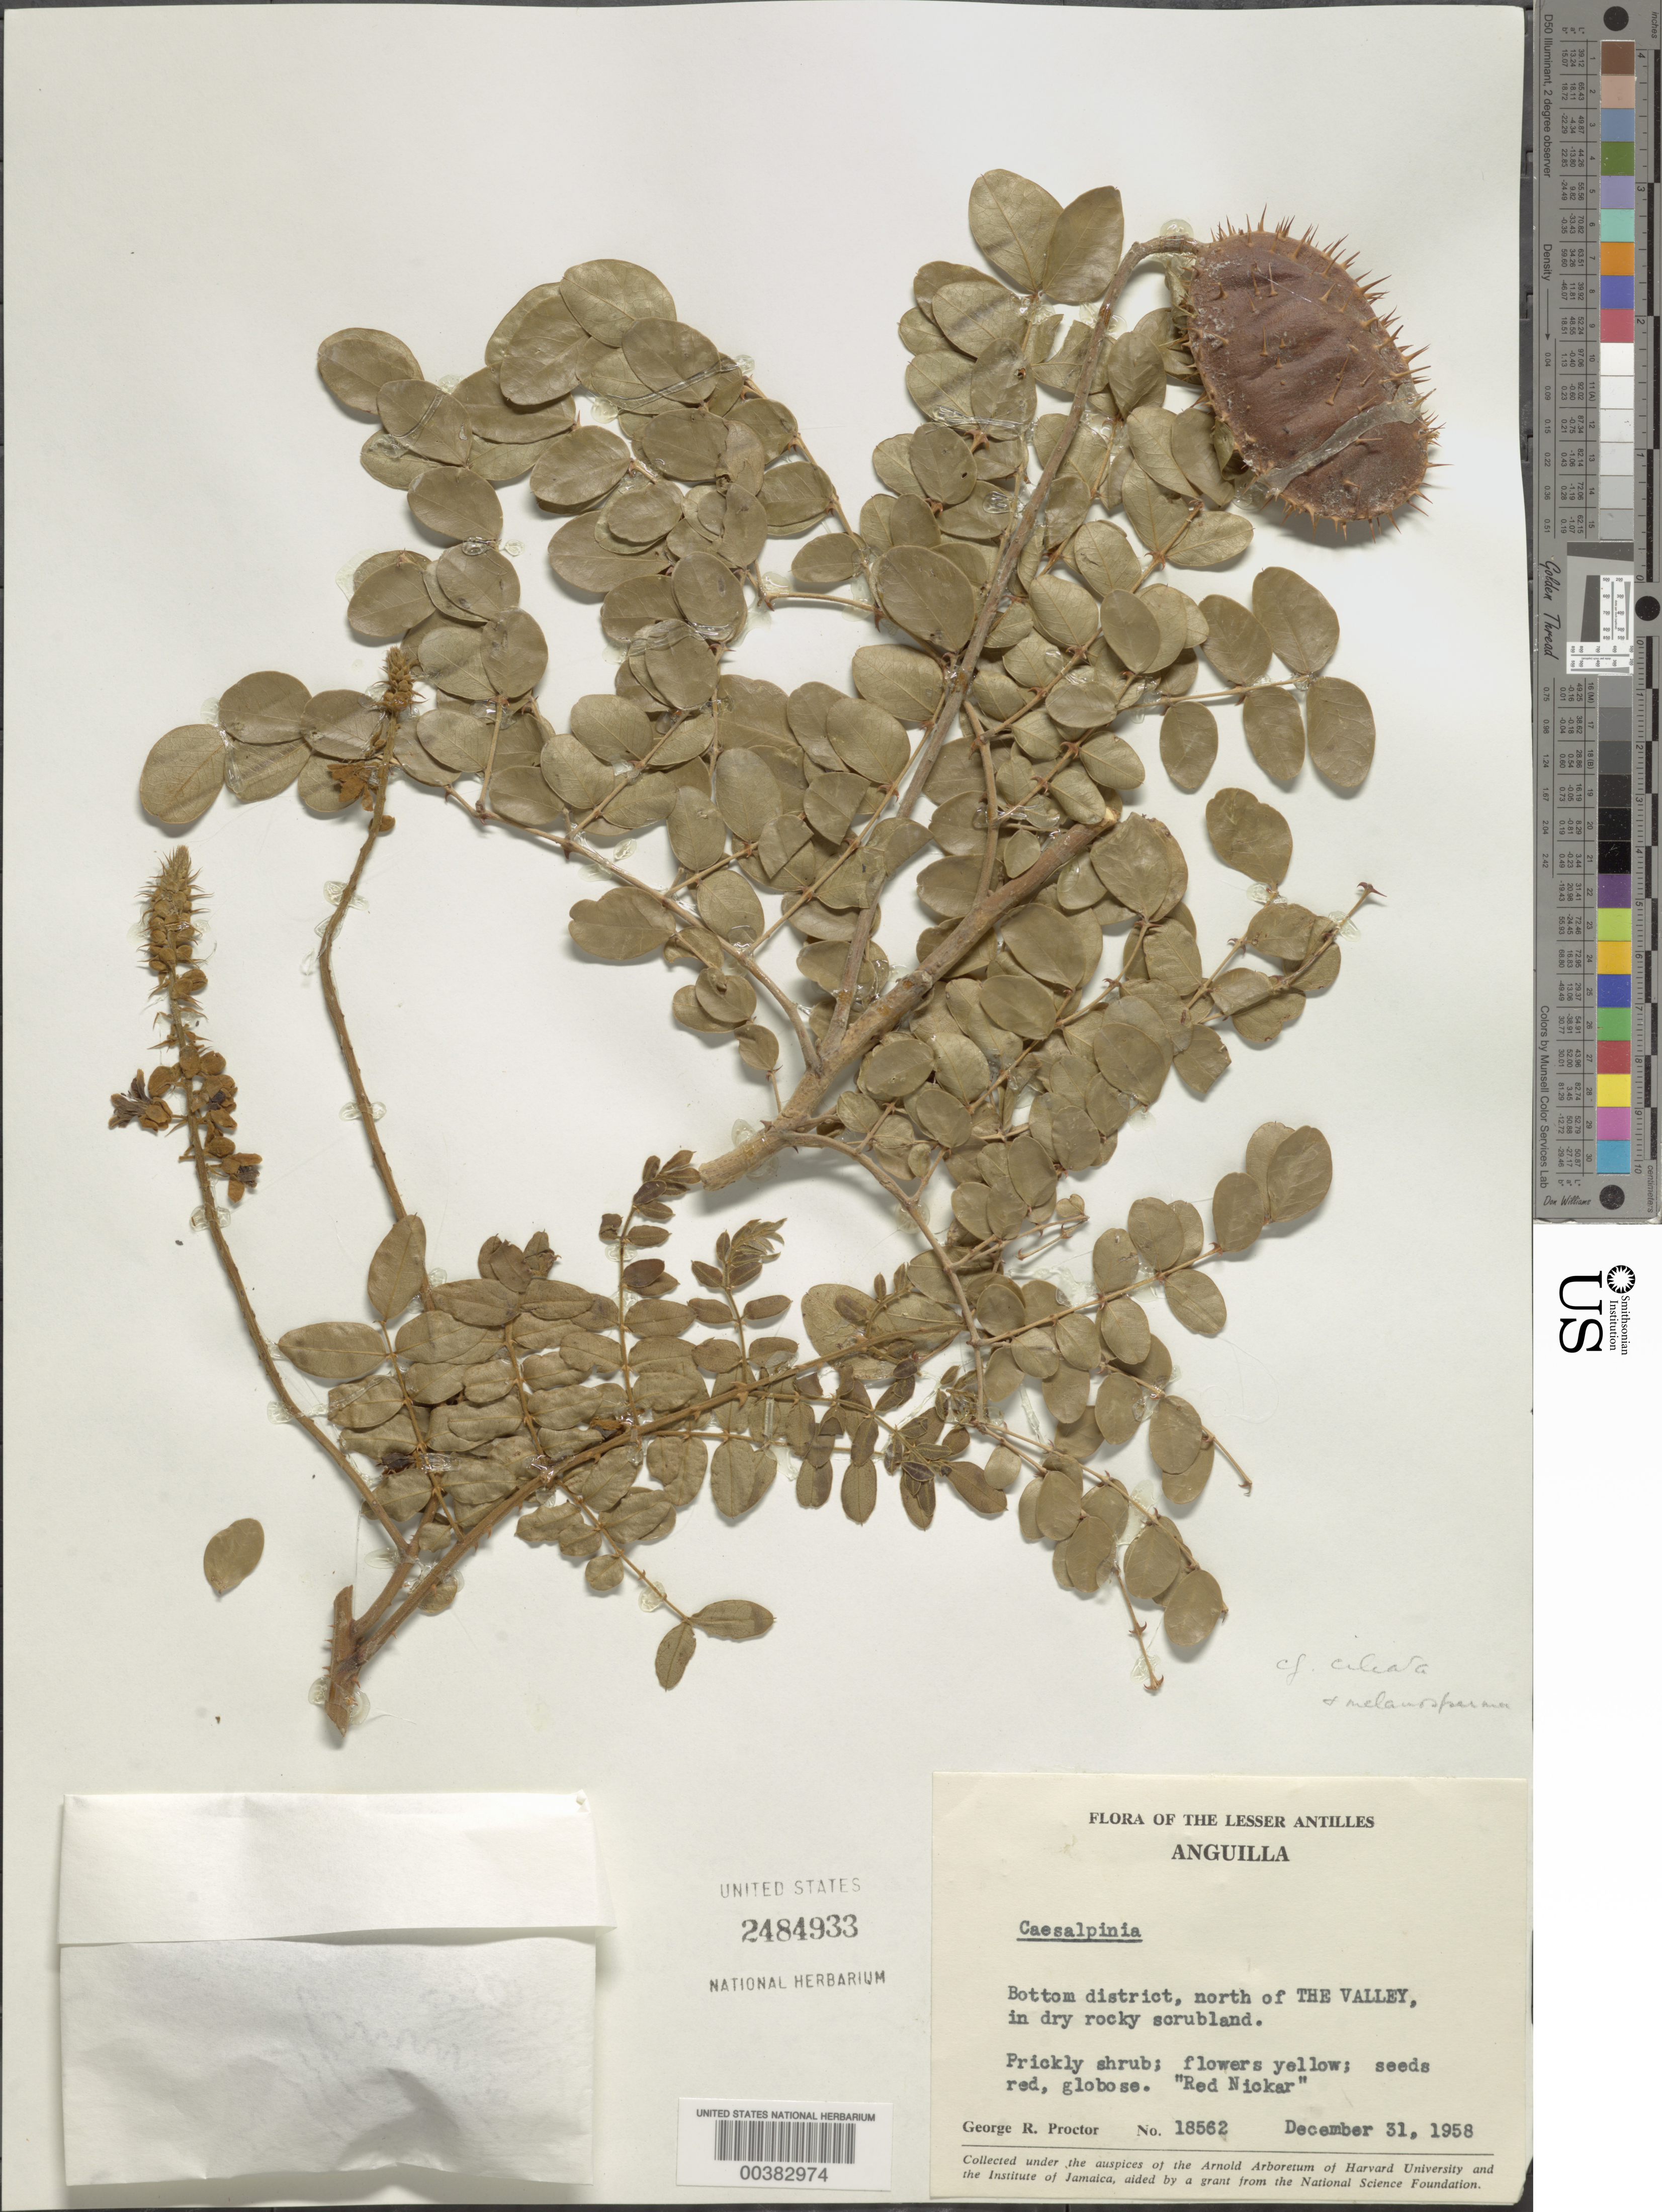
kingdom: Plantae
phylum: Tracheophyta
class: Magnoliopsida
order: Fabales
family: Fabaceae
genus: Guilandina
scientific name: Guilandina sp.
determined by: Strong, Mark T., (BOT), Smithsonian Institution - National Museum of Natural History (UNITED STATES)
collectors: G. R. Proctor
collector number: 18562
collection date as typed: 31 Dec 1958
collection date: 1958-12-31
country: Anguilla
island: Anguilla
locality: Bottom Dist., N of the valley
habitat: Dry rocky scrubland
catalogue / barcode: US 2484933